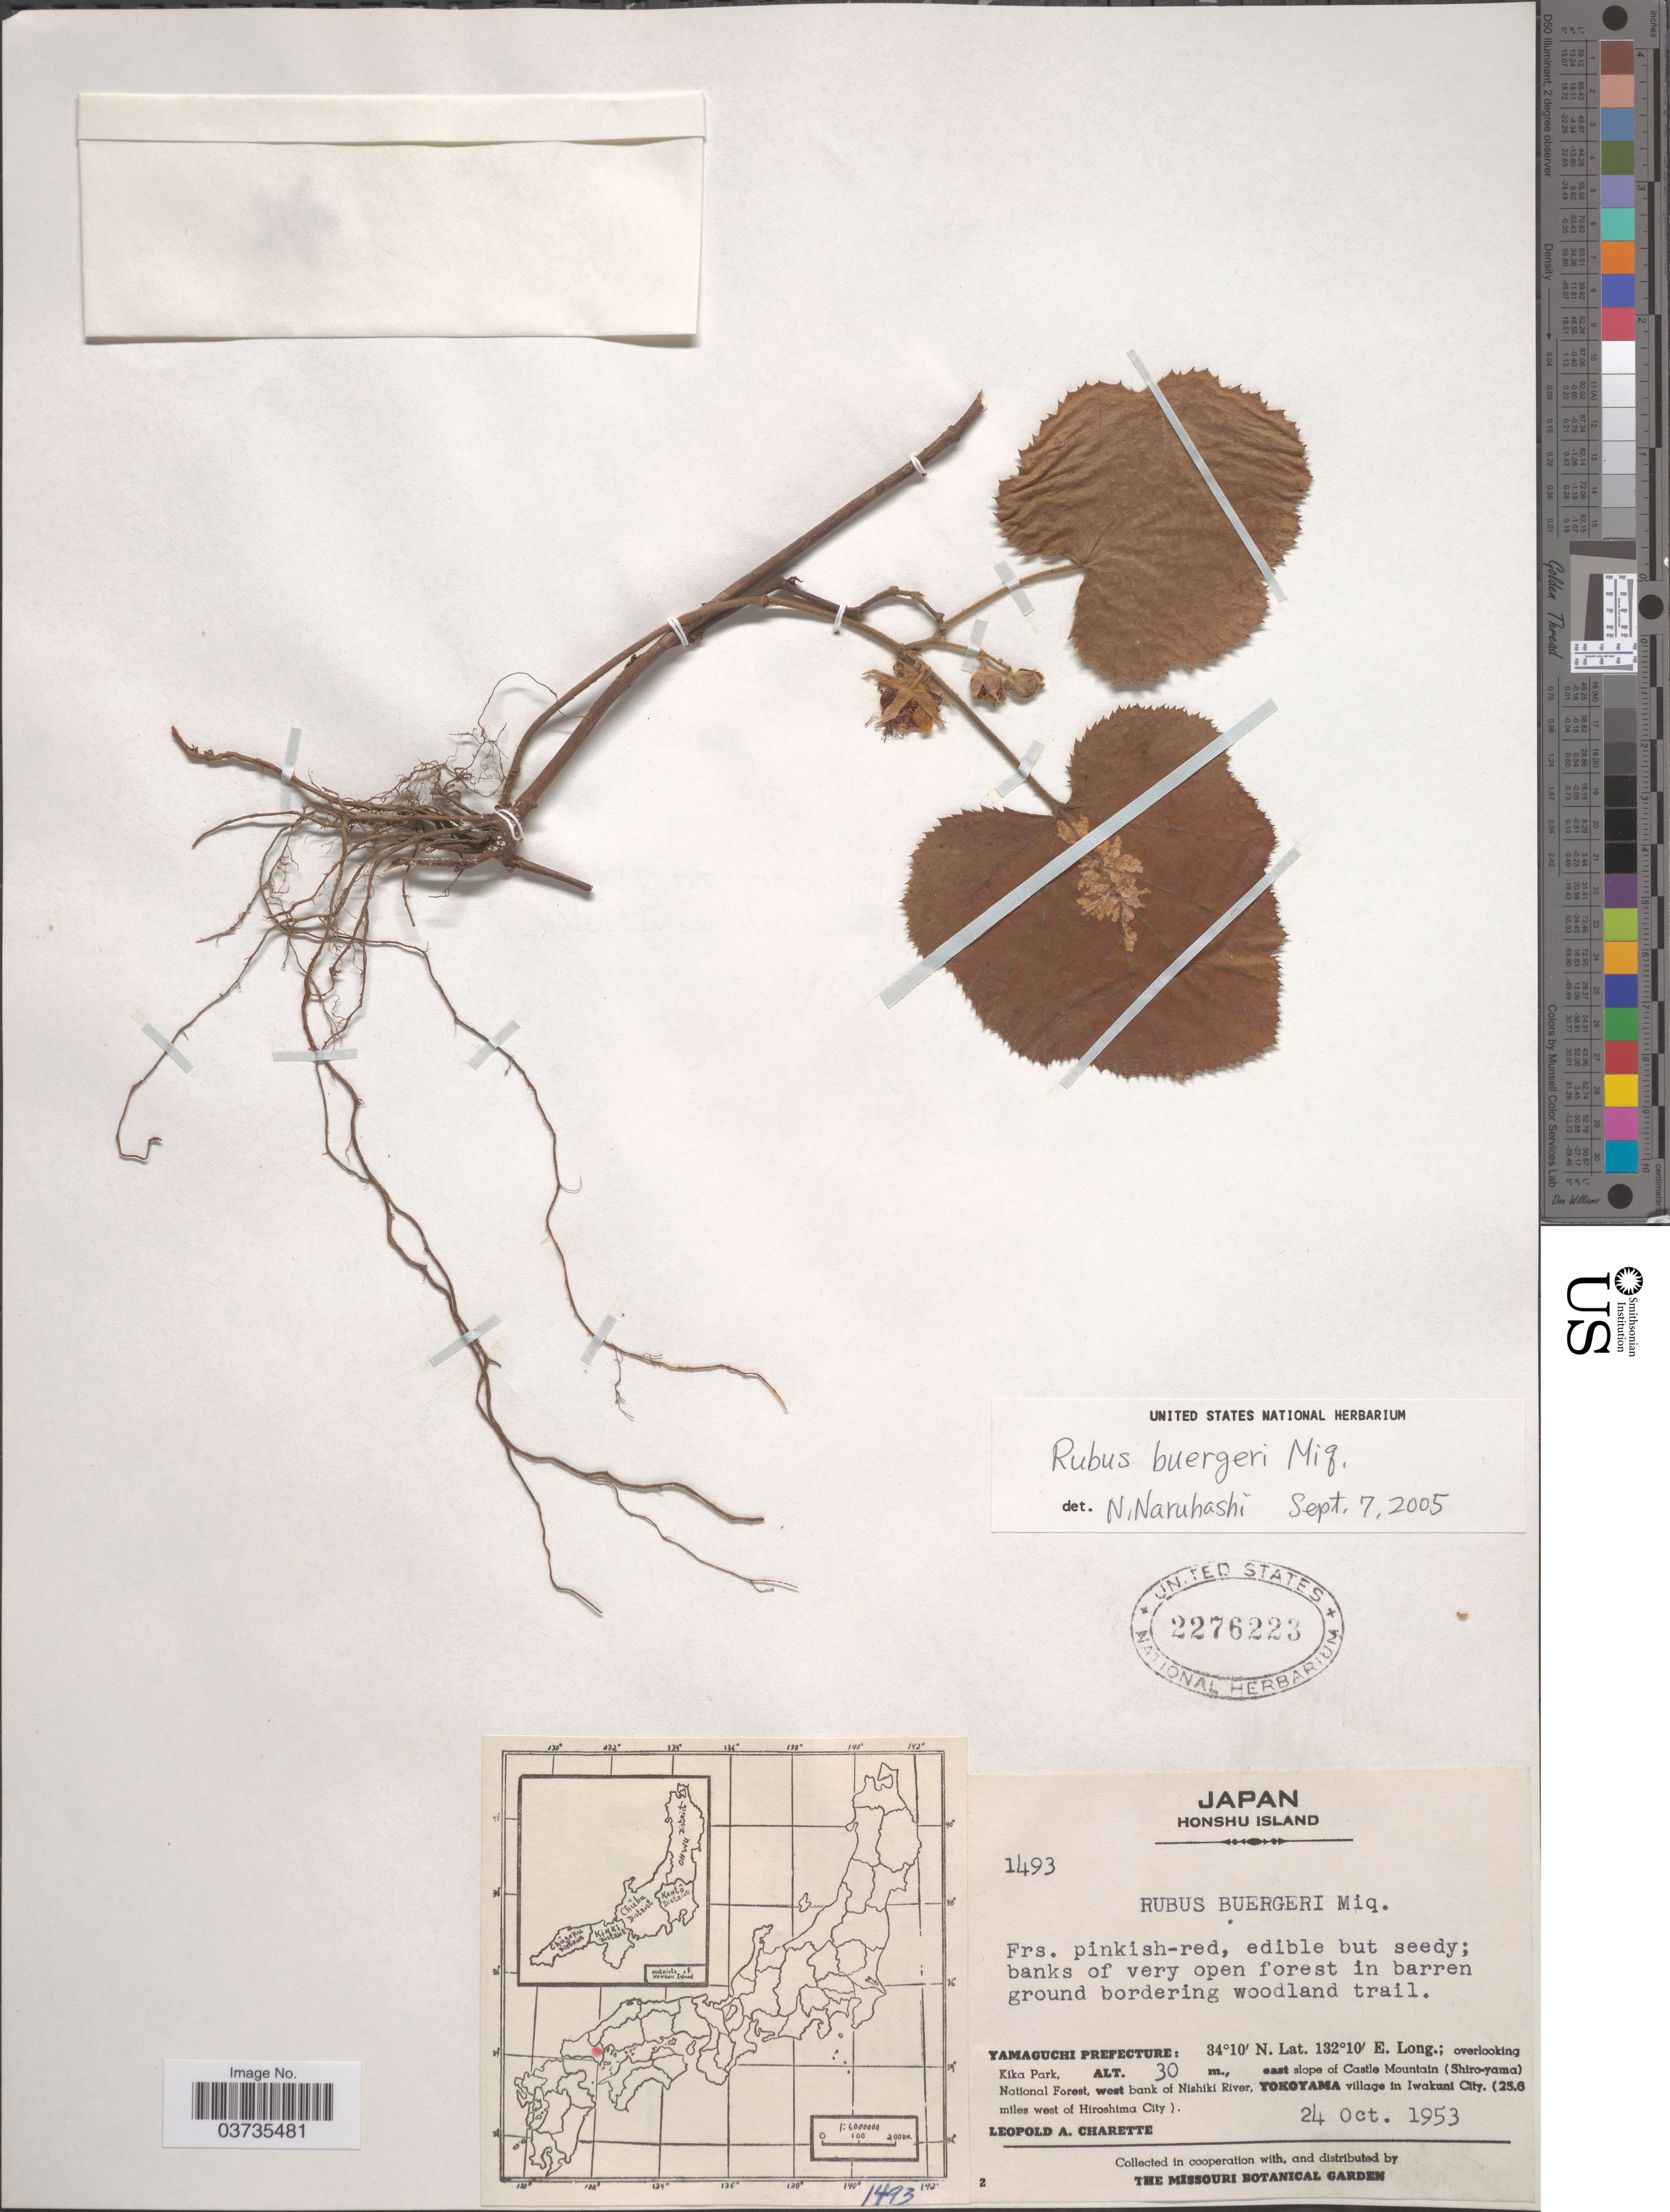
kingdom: Plantae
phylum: Tracheophyta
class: Magnoliopsida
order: Rosales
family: Rosaceae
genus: Rubus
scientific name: Rubus buergeri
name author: Miq.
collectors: L. A. Charette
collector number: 1493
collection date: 1953-10-24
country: Japan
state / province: Yamaguti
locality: Honshu Island. Yamaguchi Prefecture: overlooking Kika Park, east slope of Castle Mountain (Shiro-yama) National Forest, west bank of Nishiki River, Yokoyama village in Iwakuni City. (25.6 miles west of Hiroshima City).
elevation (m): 30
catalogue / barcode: US 2276223